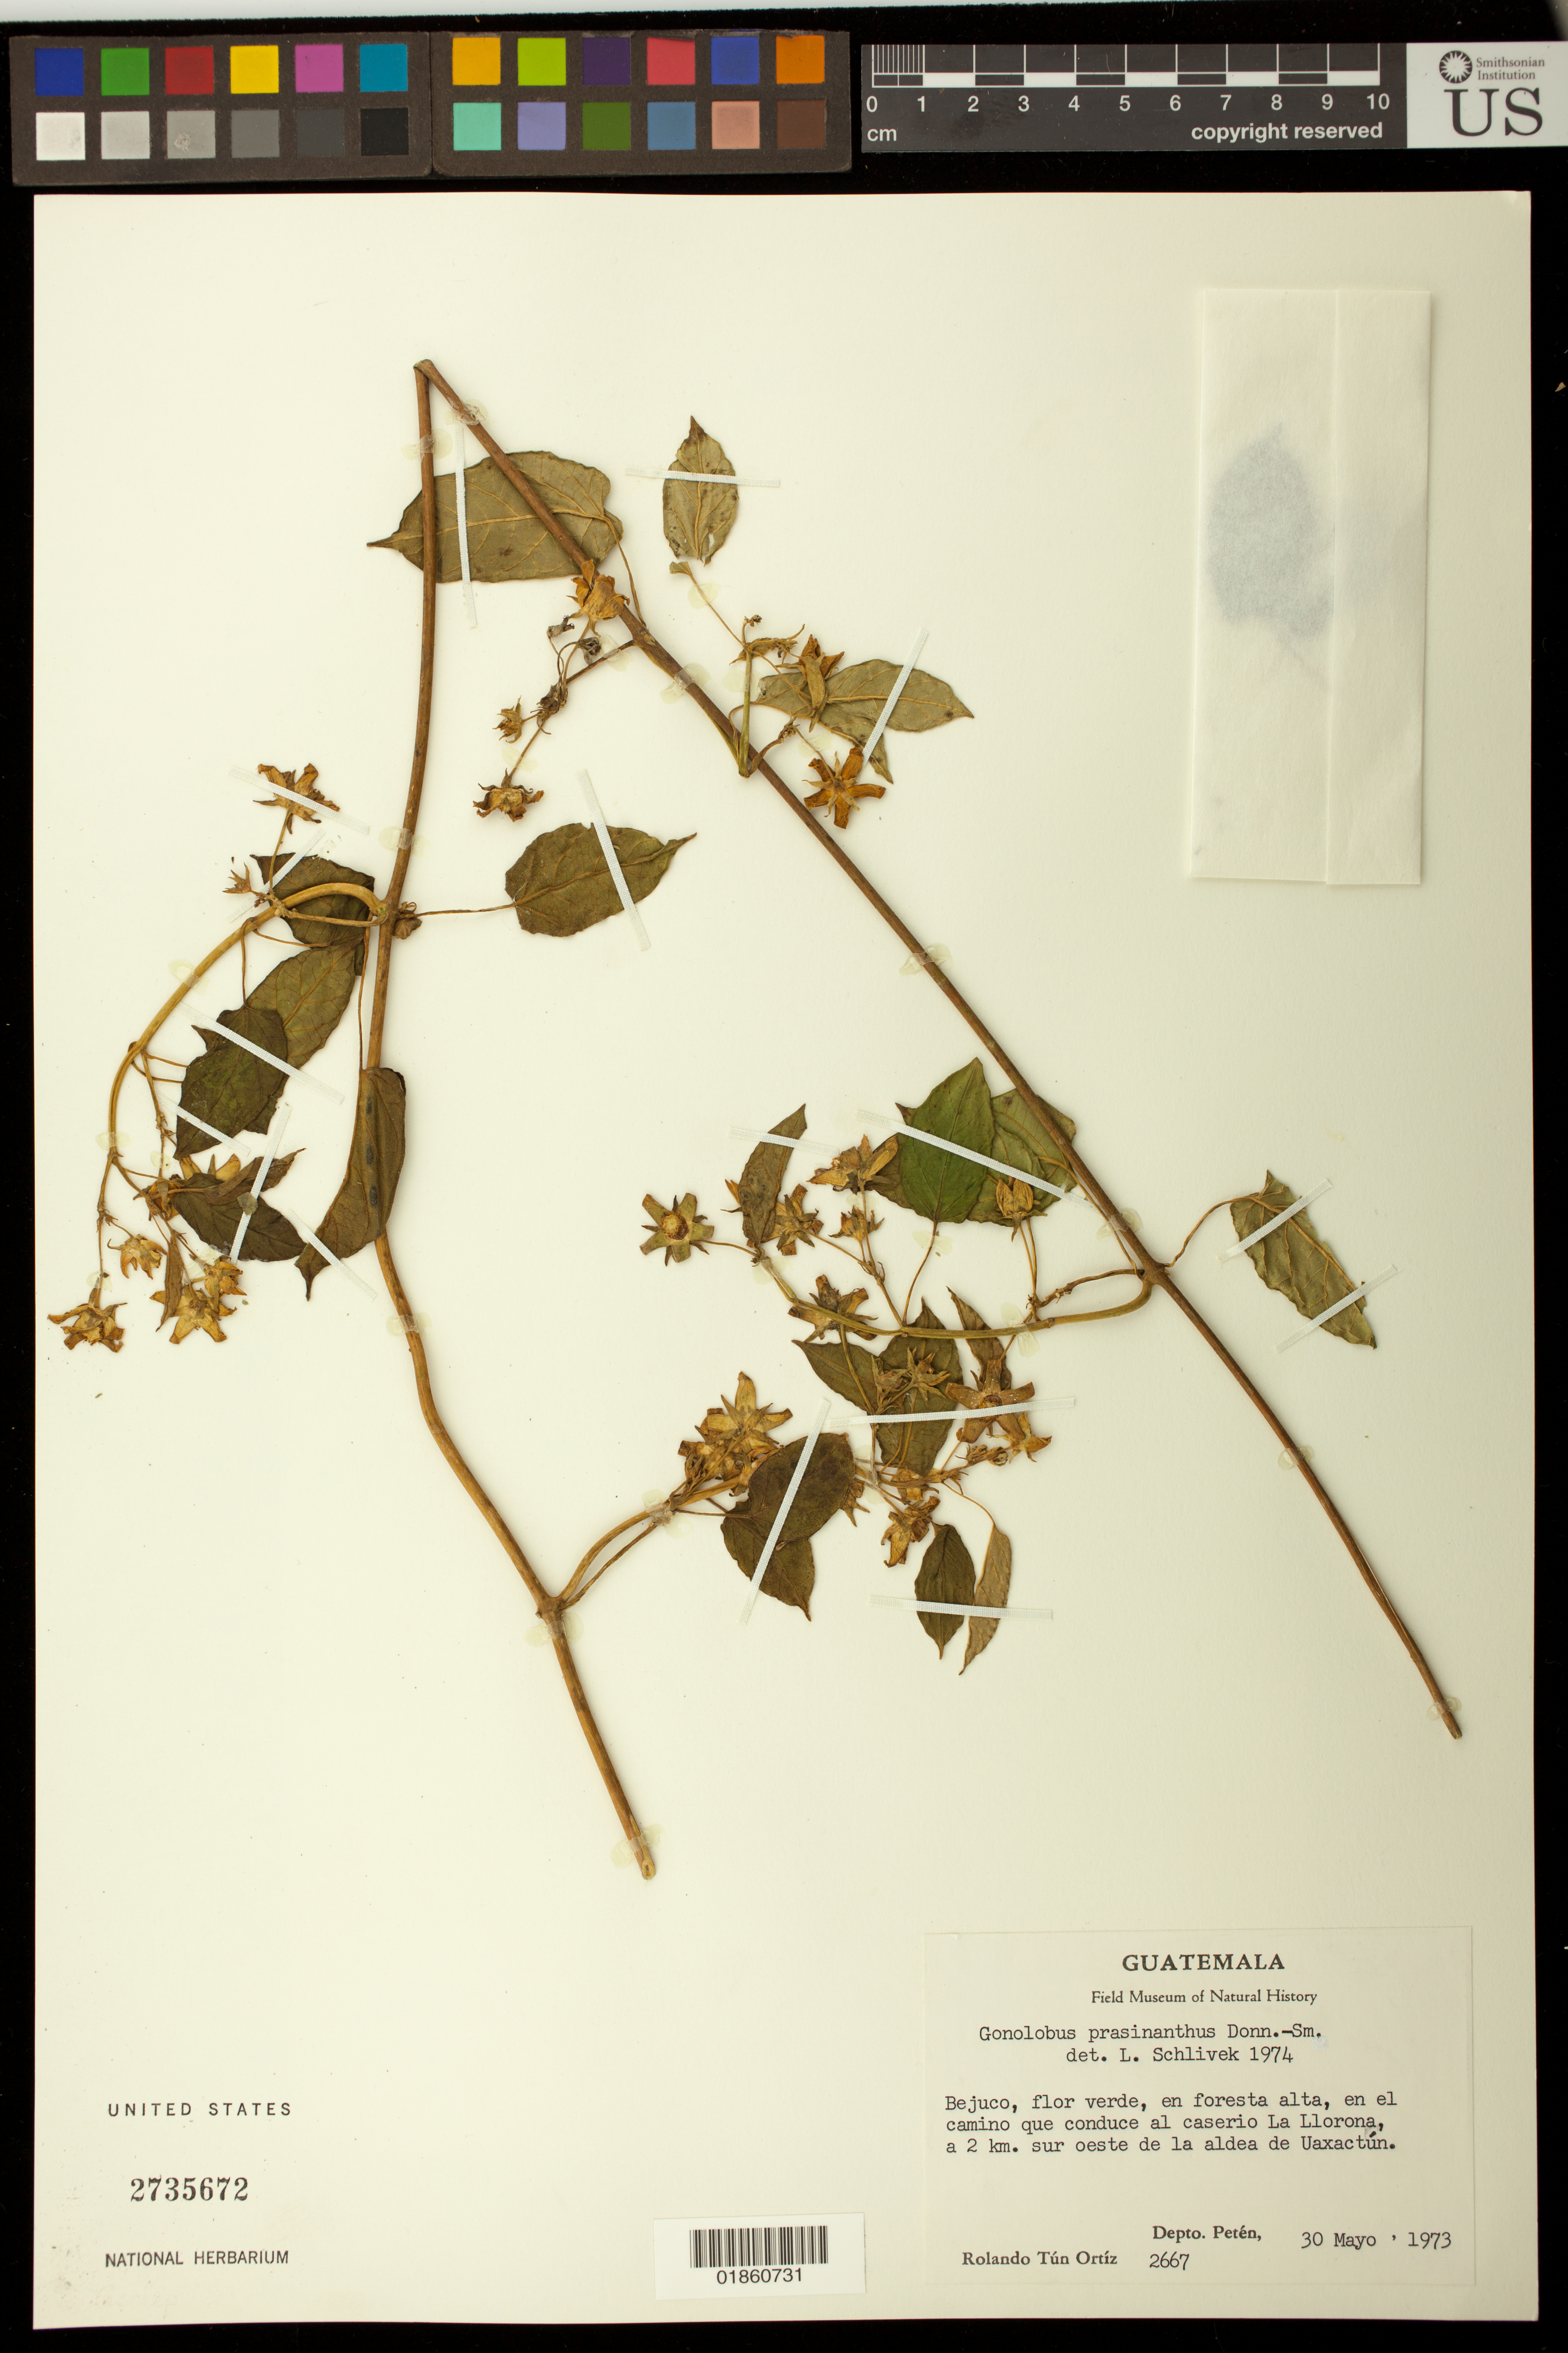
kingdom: Plantae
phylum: Tracheophyta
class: Magnoliopsida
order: Gentianales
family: Apocynaceae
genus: Gonolobus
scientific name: Gonolobus prasinanthus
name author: Donn. Sm.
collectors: R. T. Ortíz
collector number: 2667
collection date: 1973-05-30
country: Guatemala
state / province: El Petén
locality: en el camino que conduce al caserio La Llorona, a 2 km. sur oeste de la aldea de Uaxactún.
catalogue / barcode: US 2735672